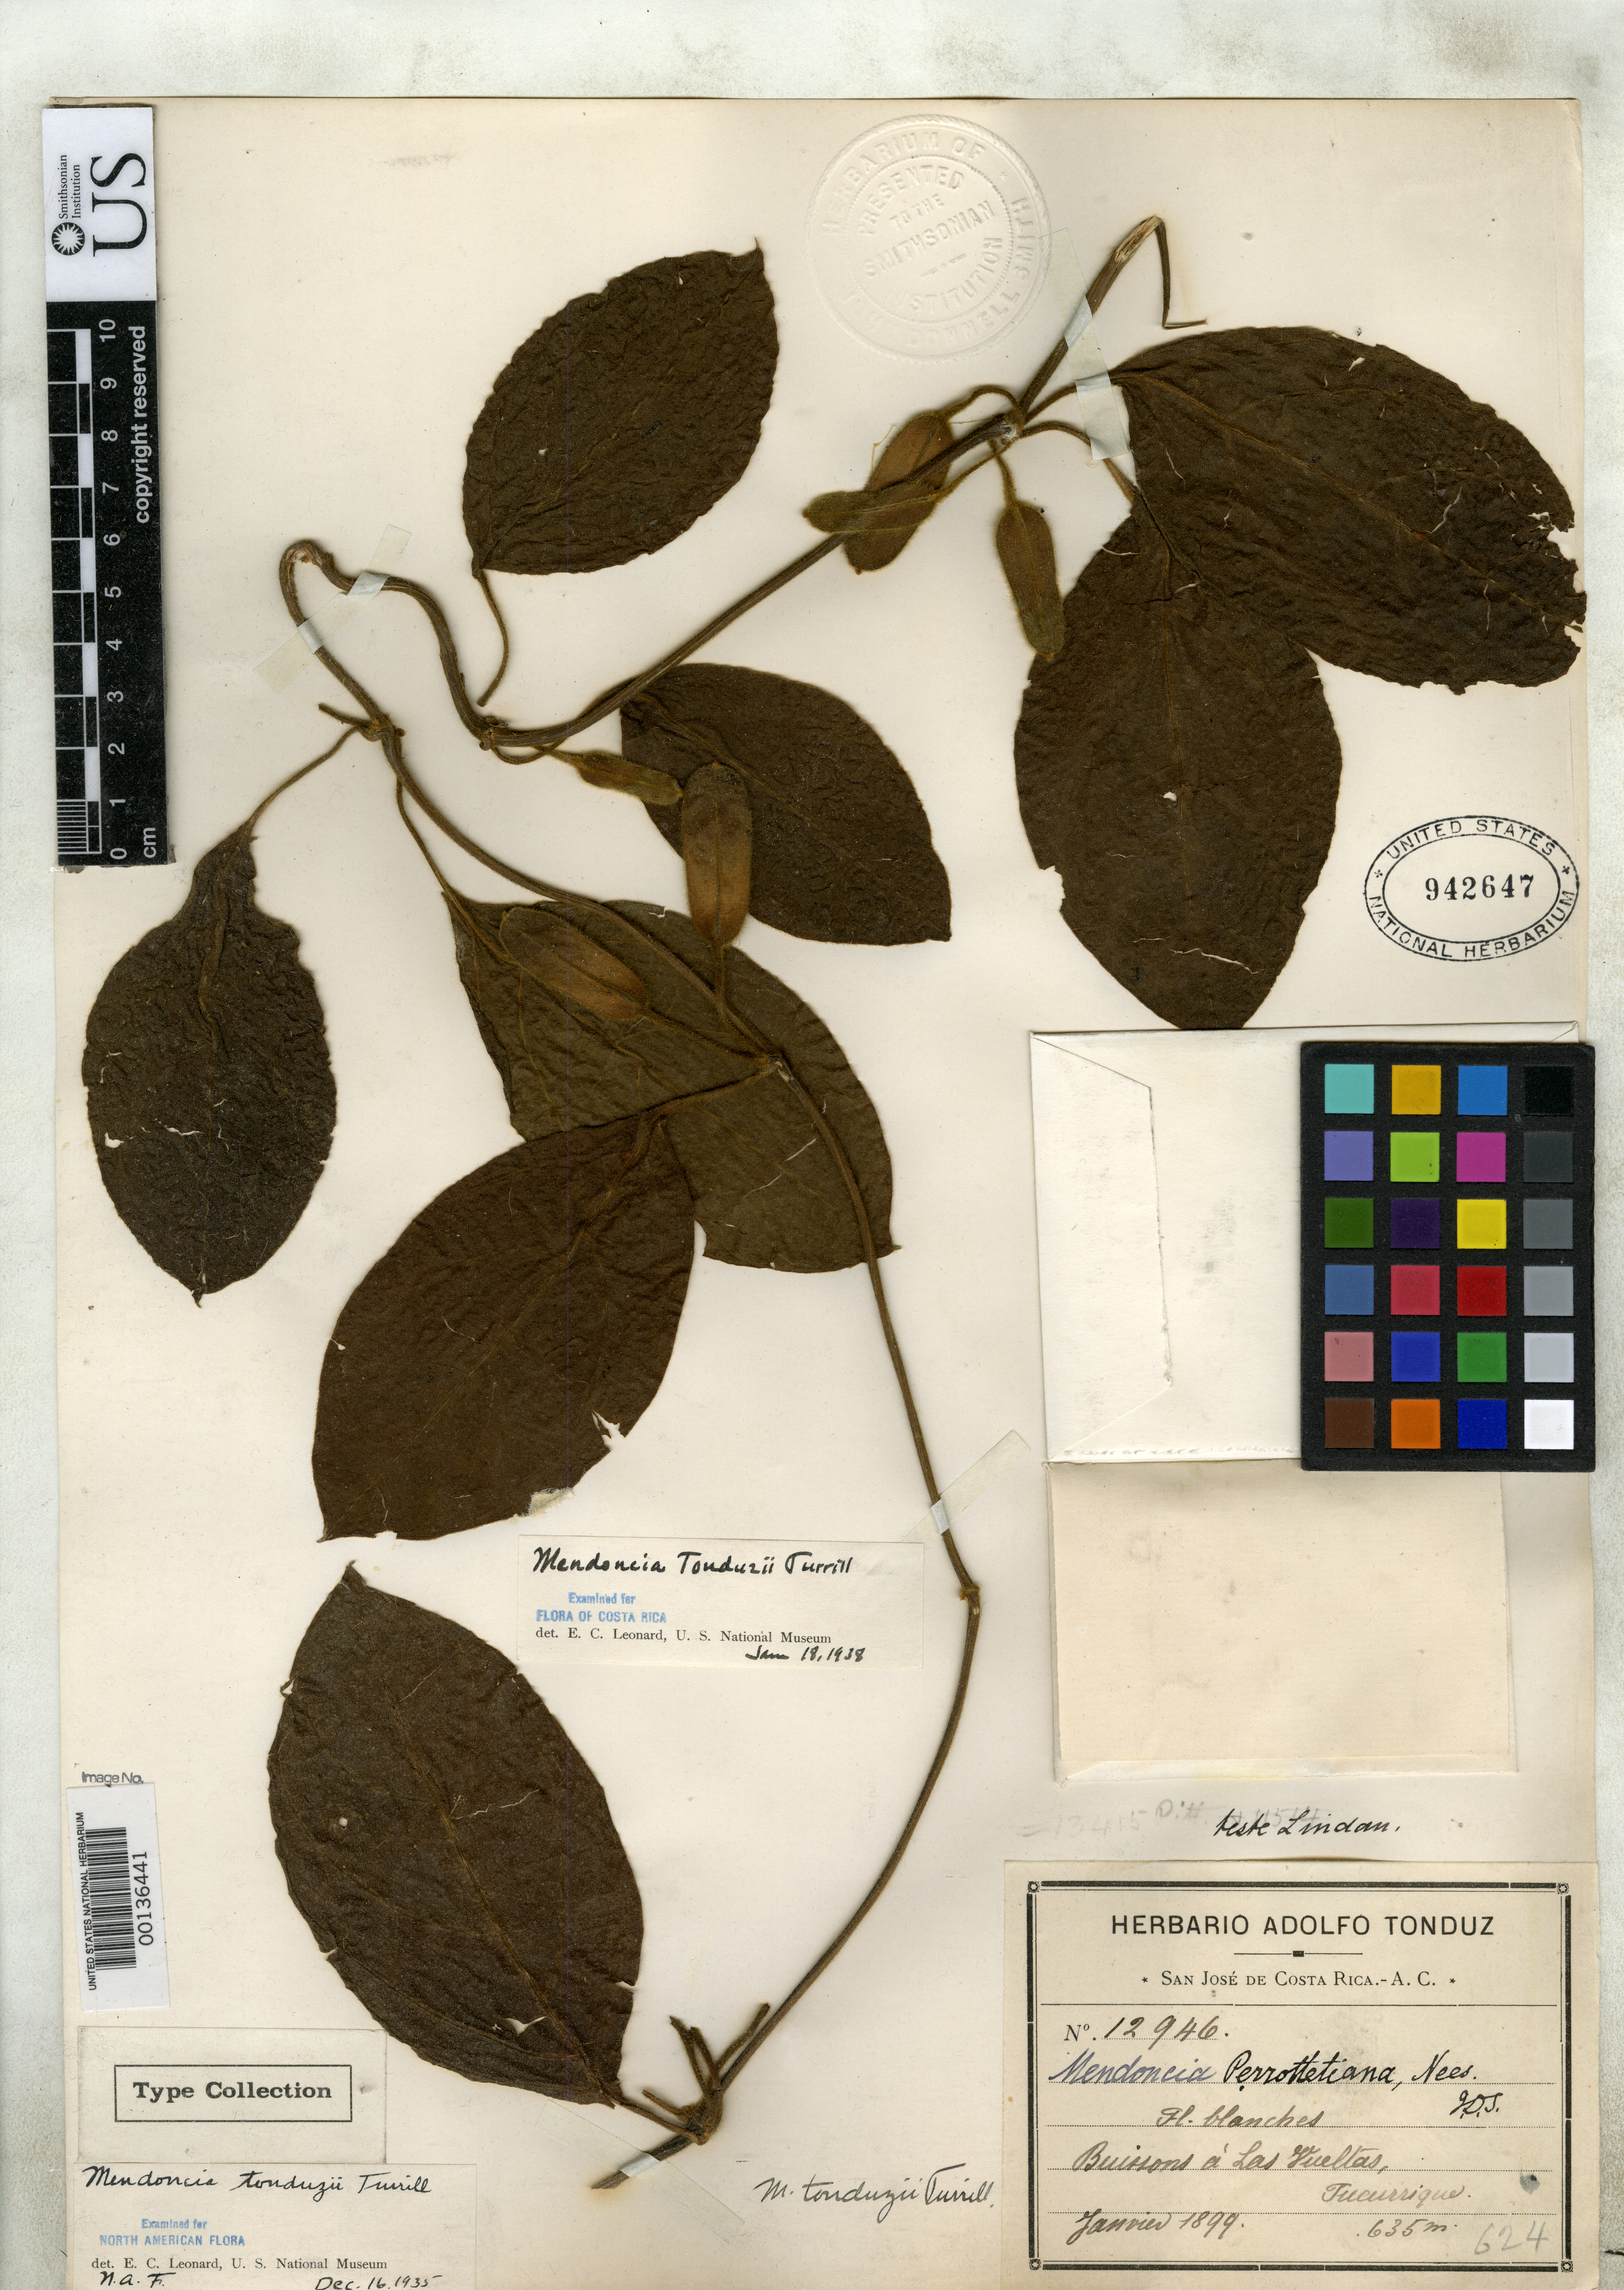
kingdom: Plantae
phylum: Tracheophyta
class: Magnoliopsida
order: Lamiales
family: Acanthaceae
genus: Mendoncia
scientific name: Mendoncia tonduzii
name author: Turrill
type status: Isosyntype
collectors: A. Tonduz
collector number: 12946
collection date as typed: Jan 1899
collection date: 1899-01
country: Costa Rica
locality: Tucurrique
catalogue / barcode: US 942647